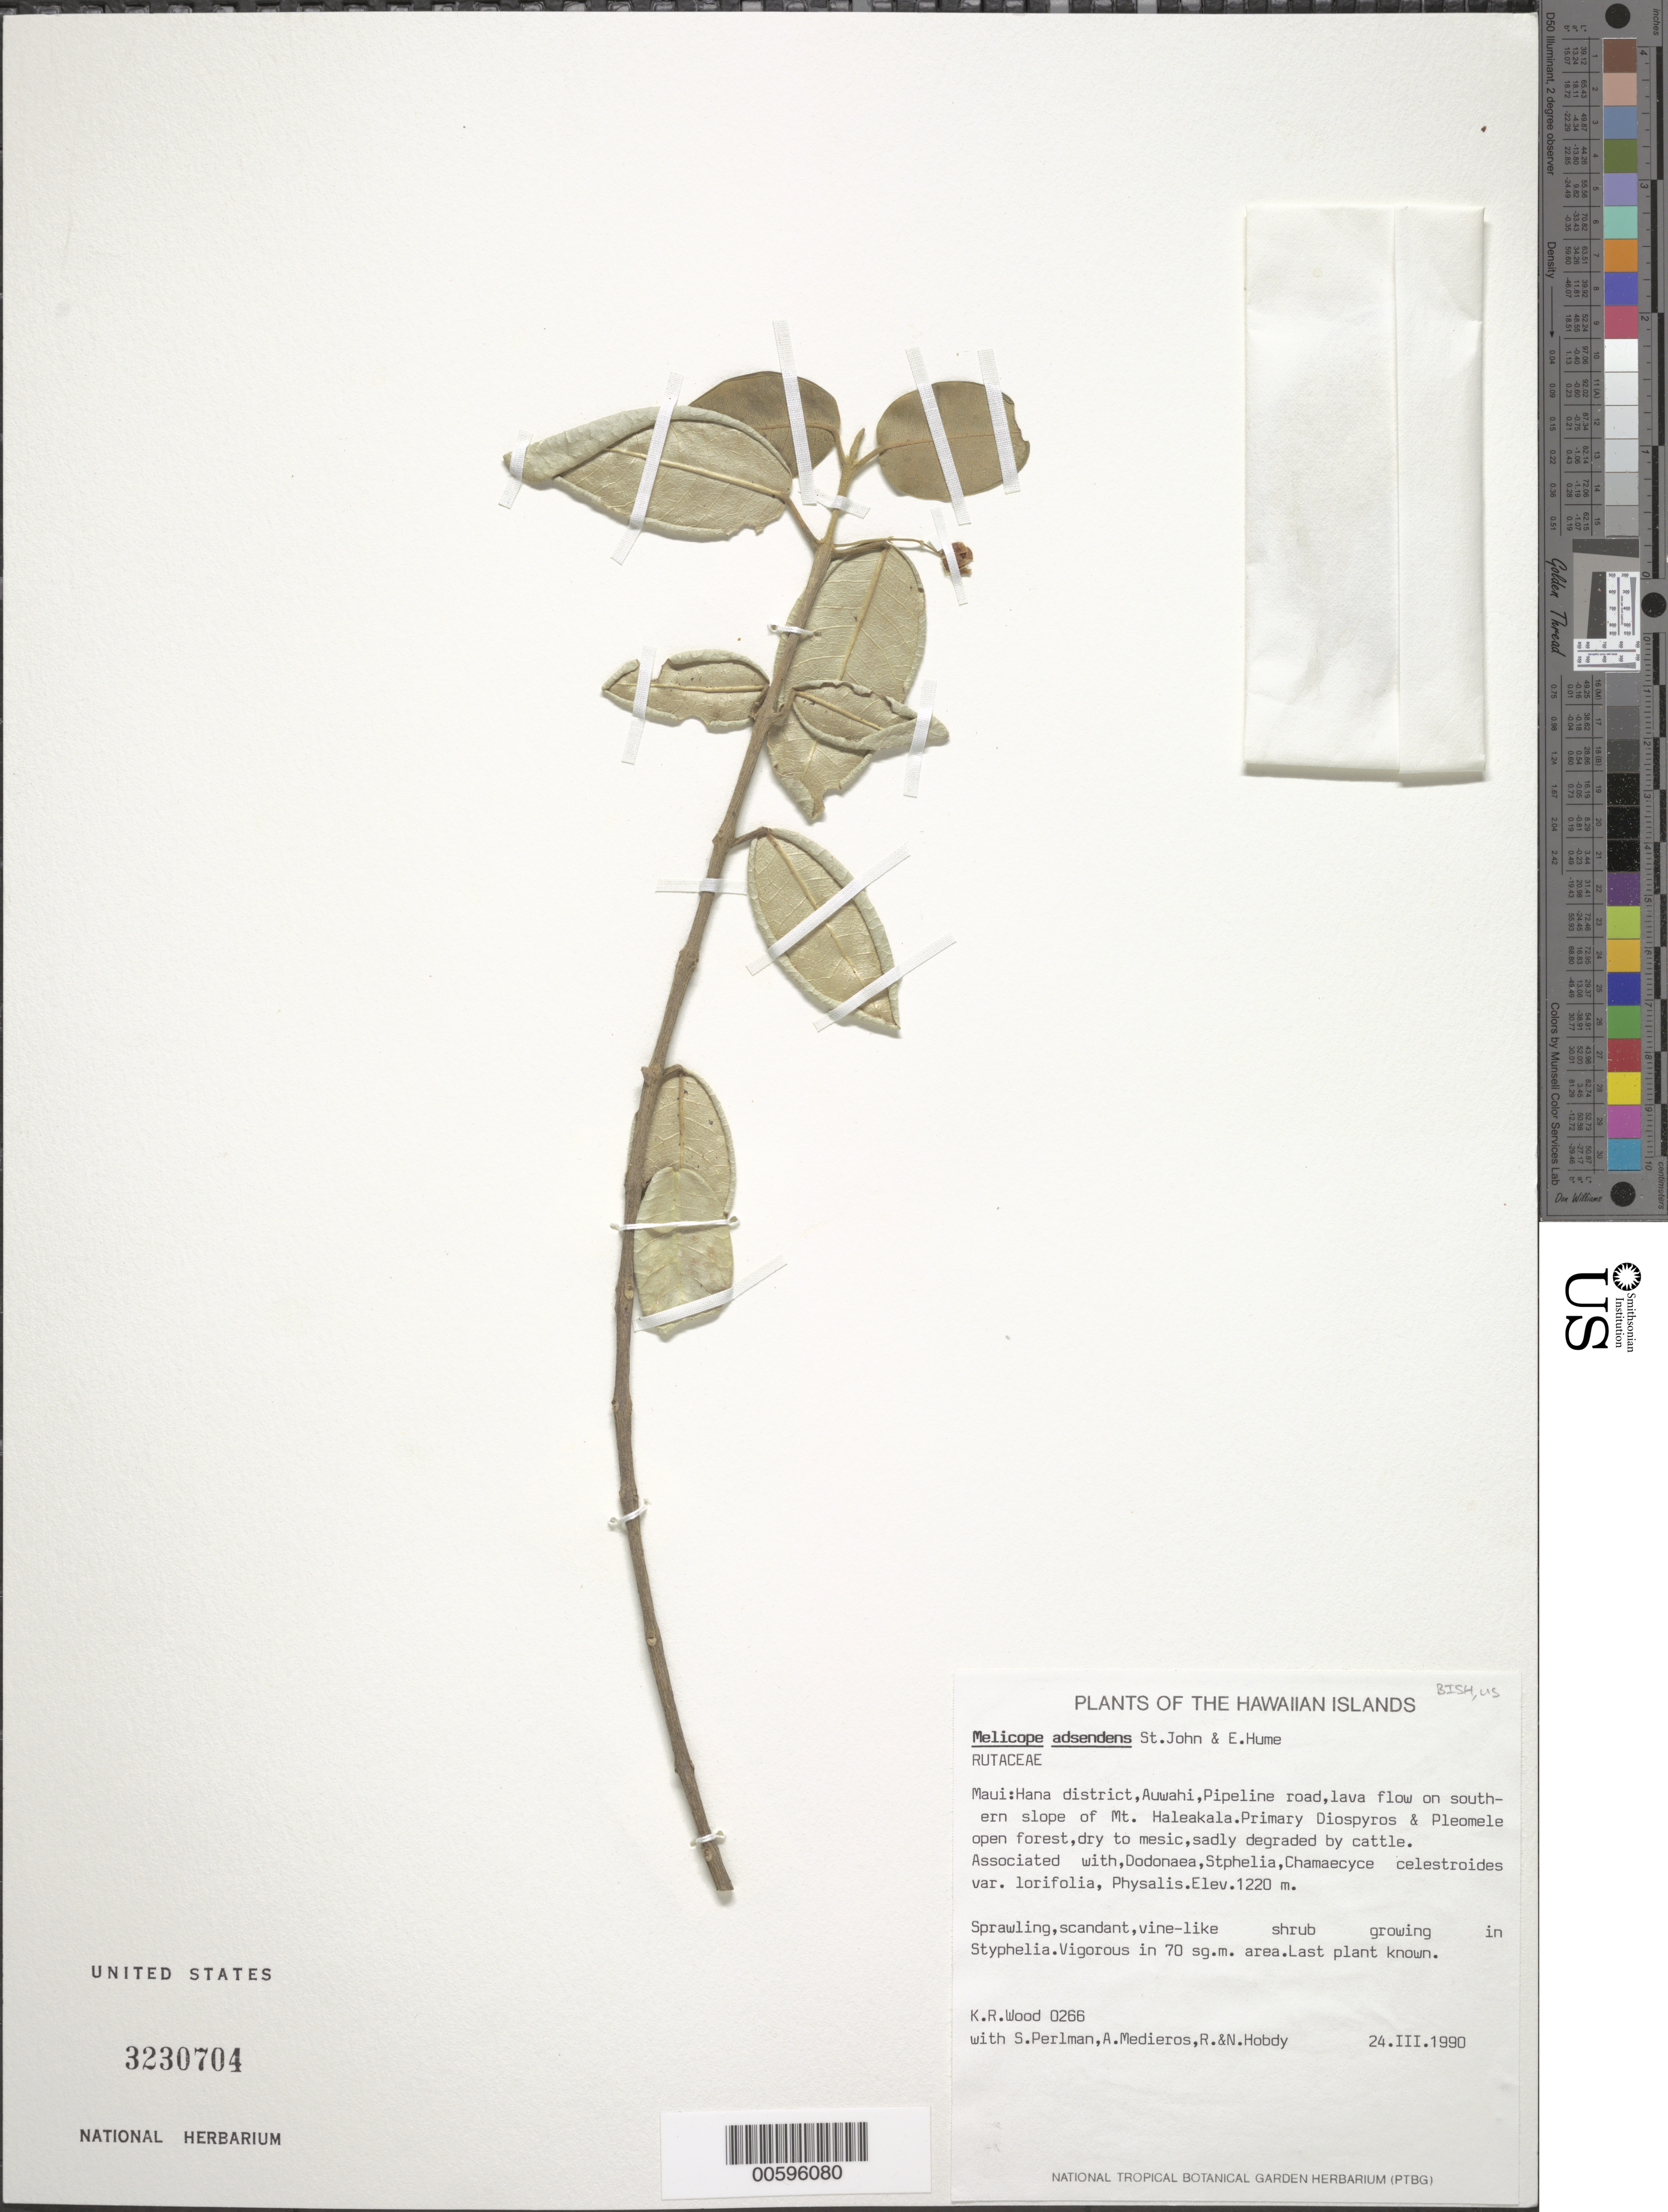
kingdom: Plantae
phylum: Tracheophyta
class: Magnoliopsida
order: Sapindales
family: Rutaceae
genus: Melicope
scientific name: Melicope adscendens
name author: (H. St. John & E.P. Hume) T.G. Hartley & B.C. Stone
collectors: K. R. Wood, S. P. Perlman, A. Medieros, R. Hobdy & N. Hobdy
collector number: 266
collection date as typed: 24 Mar 1990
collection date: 1990-03-24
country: United States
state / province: Hawaii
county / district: Maui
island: Maui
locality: Hana Dist, Auwahi, Pipeline rd, lava flow on southern slope of Mt Haleakala.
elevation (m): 1220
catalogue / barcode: US 3230704